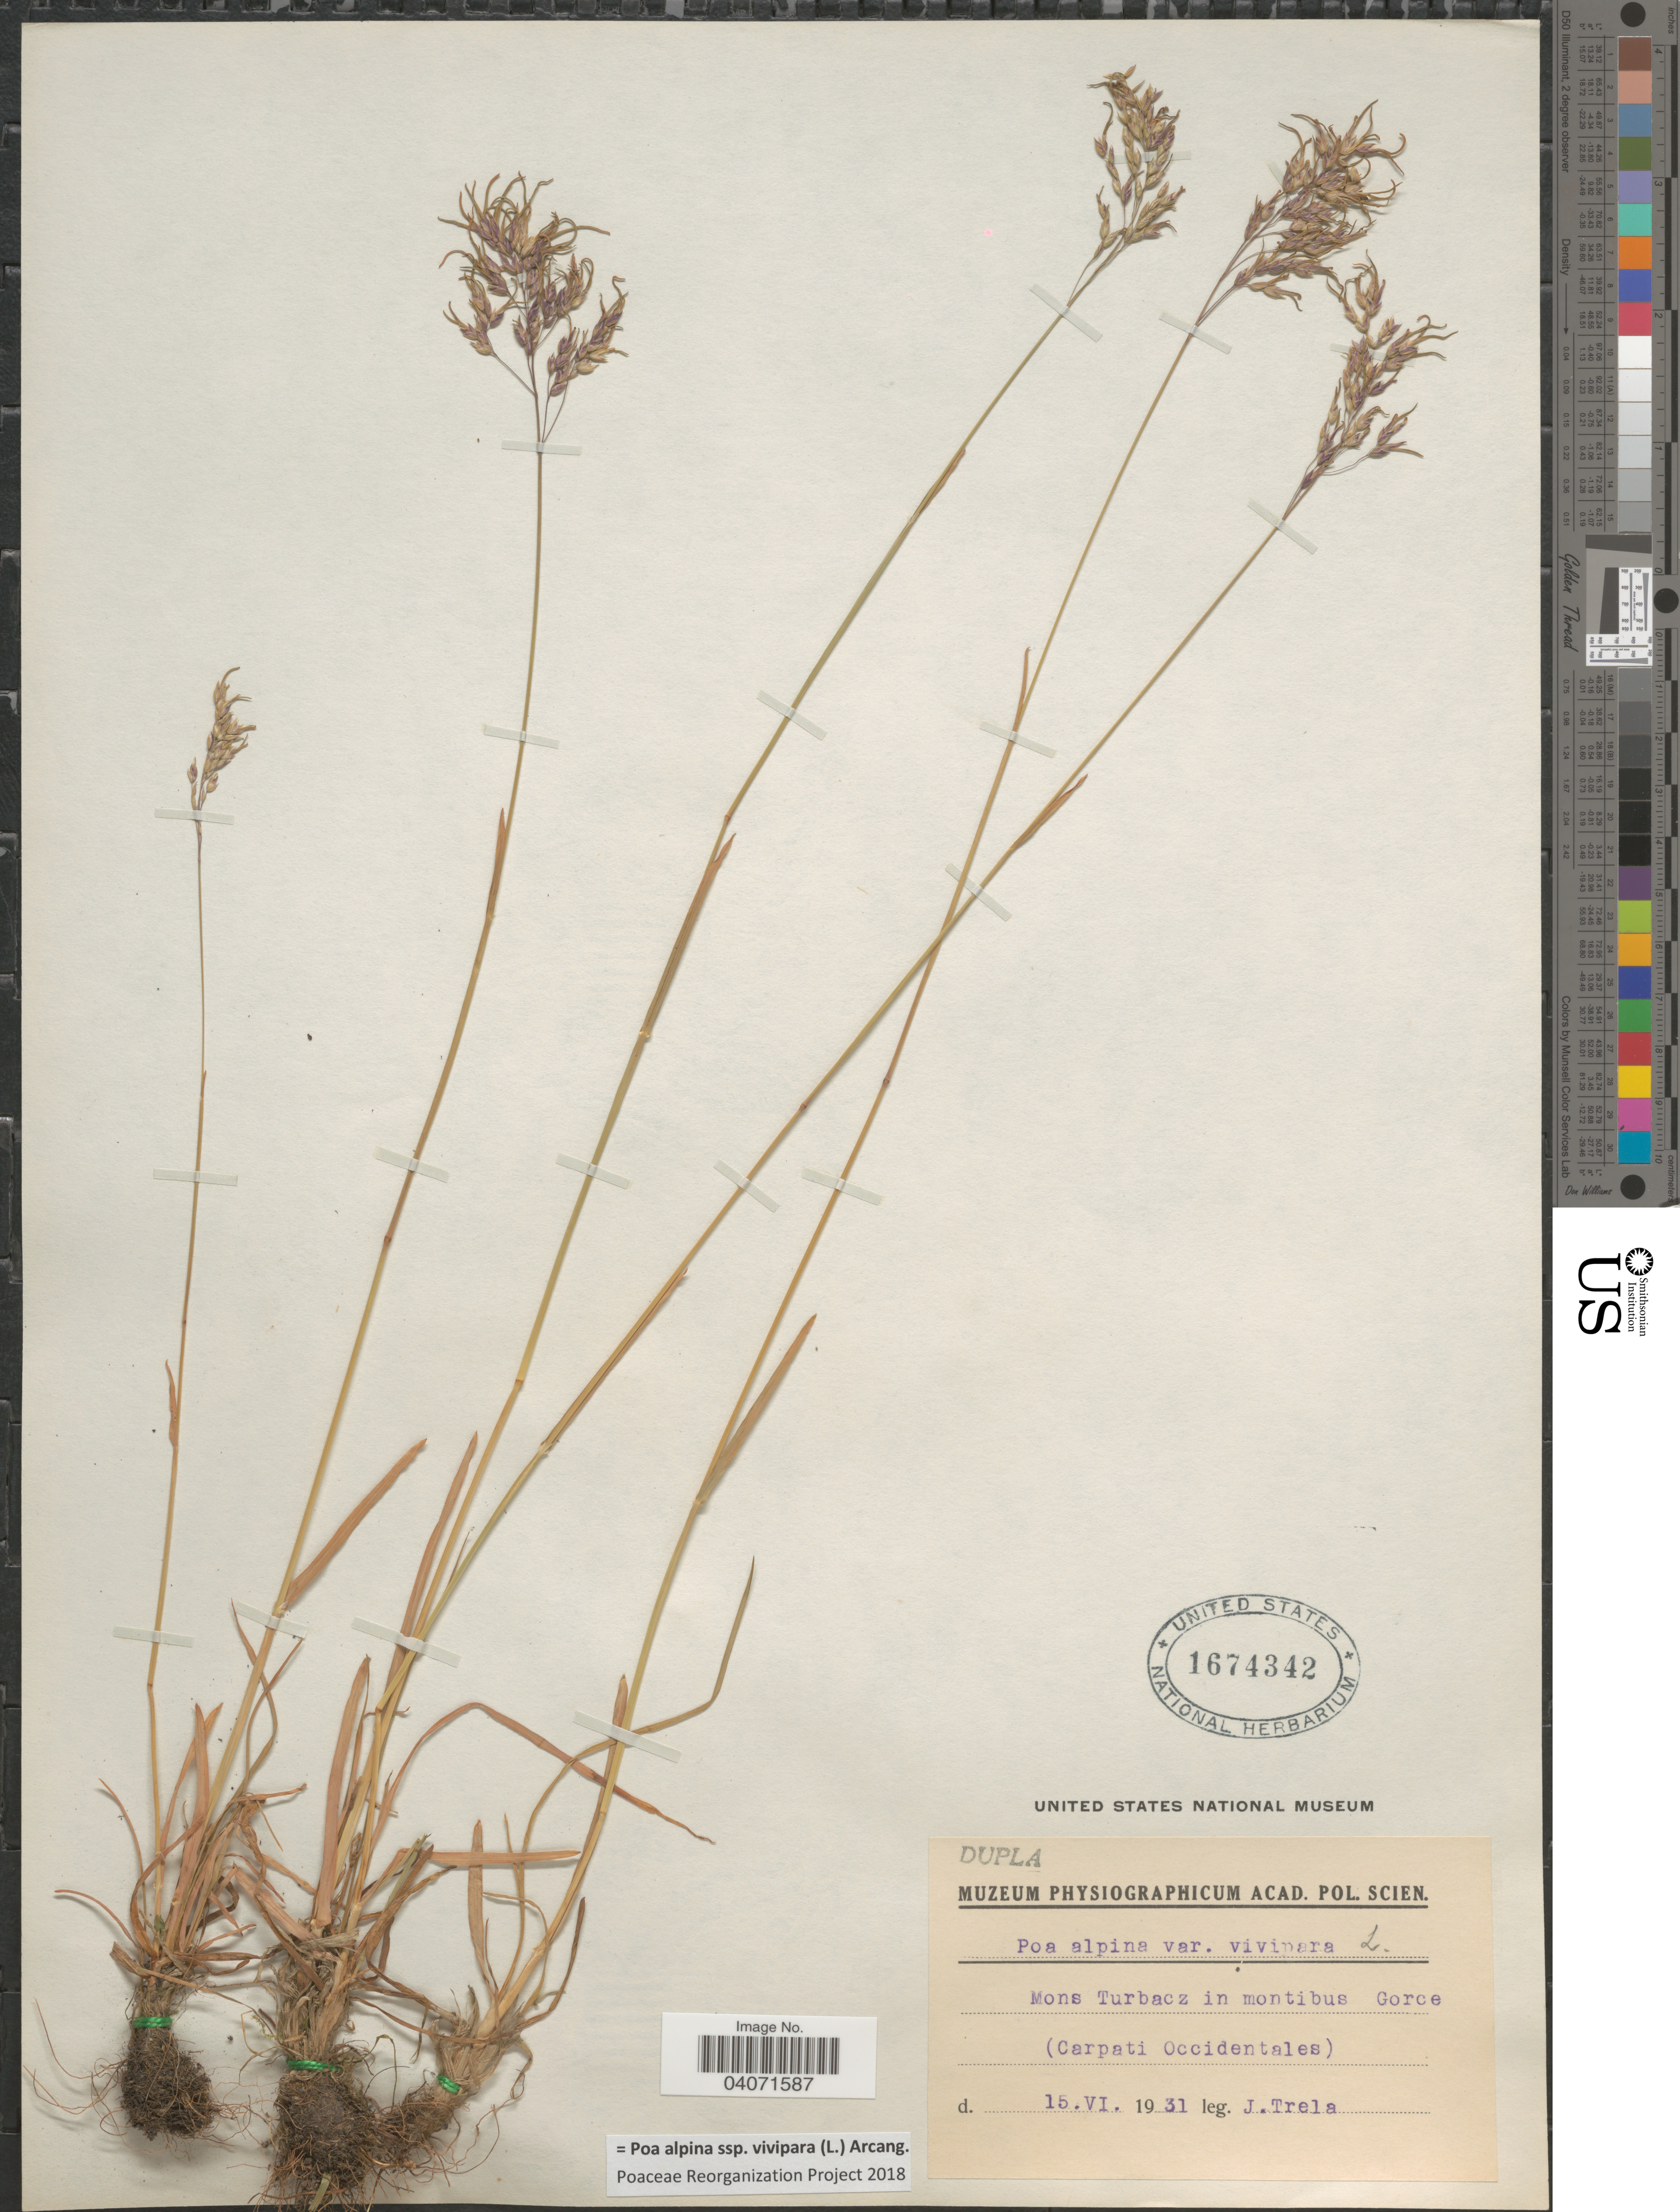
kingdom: Plantae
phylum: Tracheophyta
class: Liliopsida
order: Poales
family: Poaceae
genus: Poa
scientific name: Poa alpina subsp. vivipara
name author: (L.) Arcang.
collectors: J. Trela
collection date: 1931-06-15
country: Poland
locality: Mons Turbacz in montibus Gorce (Carpati Occidentales).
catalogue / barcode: US 1674342